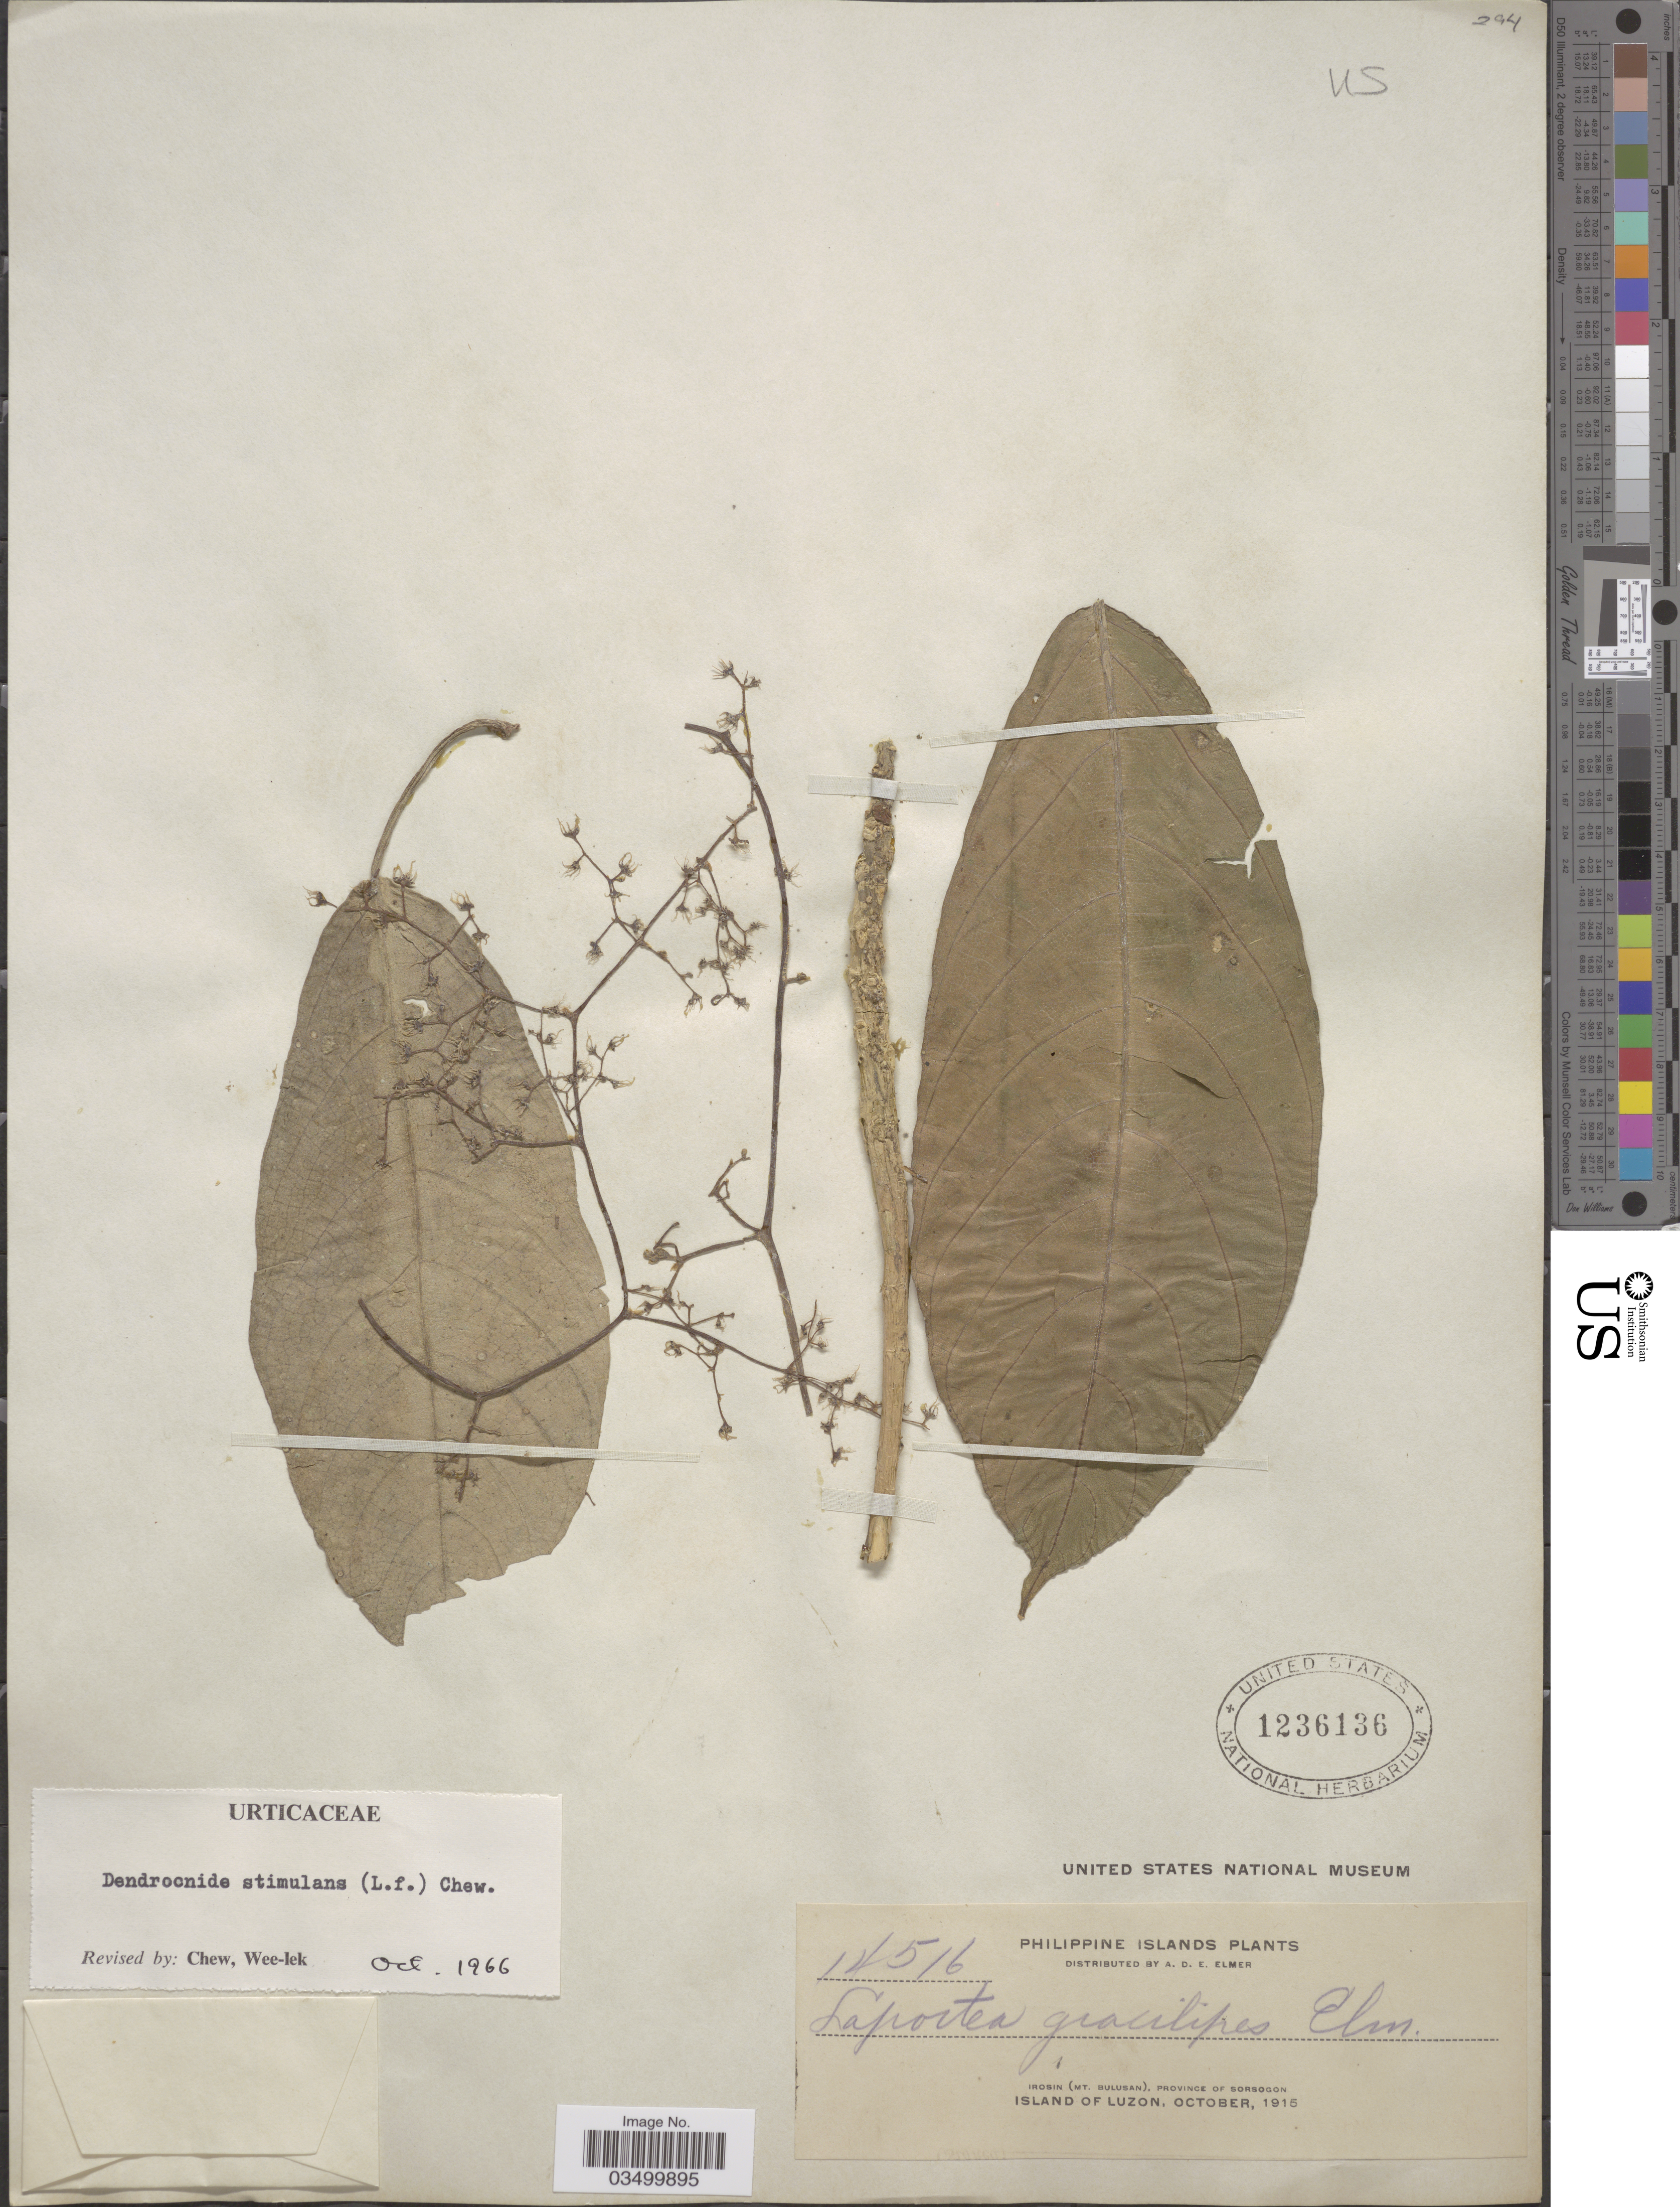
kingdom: Plantae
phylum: Tracheophyta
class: Magnoliopsida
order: Rosales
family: Urticaceae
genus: Dendrocnide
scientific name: Dendrocnide stimulans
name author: (L. f.) Chew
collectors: A. D. E. Elmer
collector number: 14516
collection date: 1915-10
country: Philippines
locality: Philippine Islands. Irosin (Mt. Bulusan), Province of Sorsogon. Island of Luzon.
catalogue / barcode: US 1236136